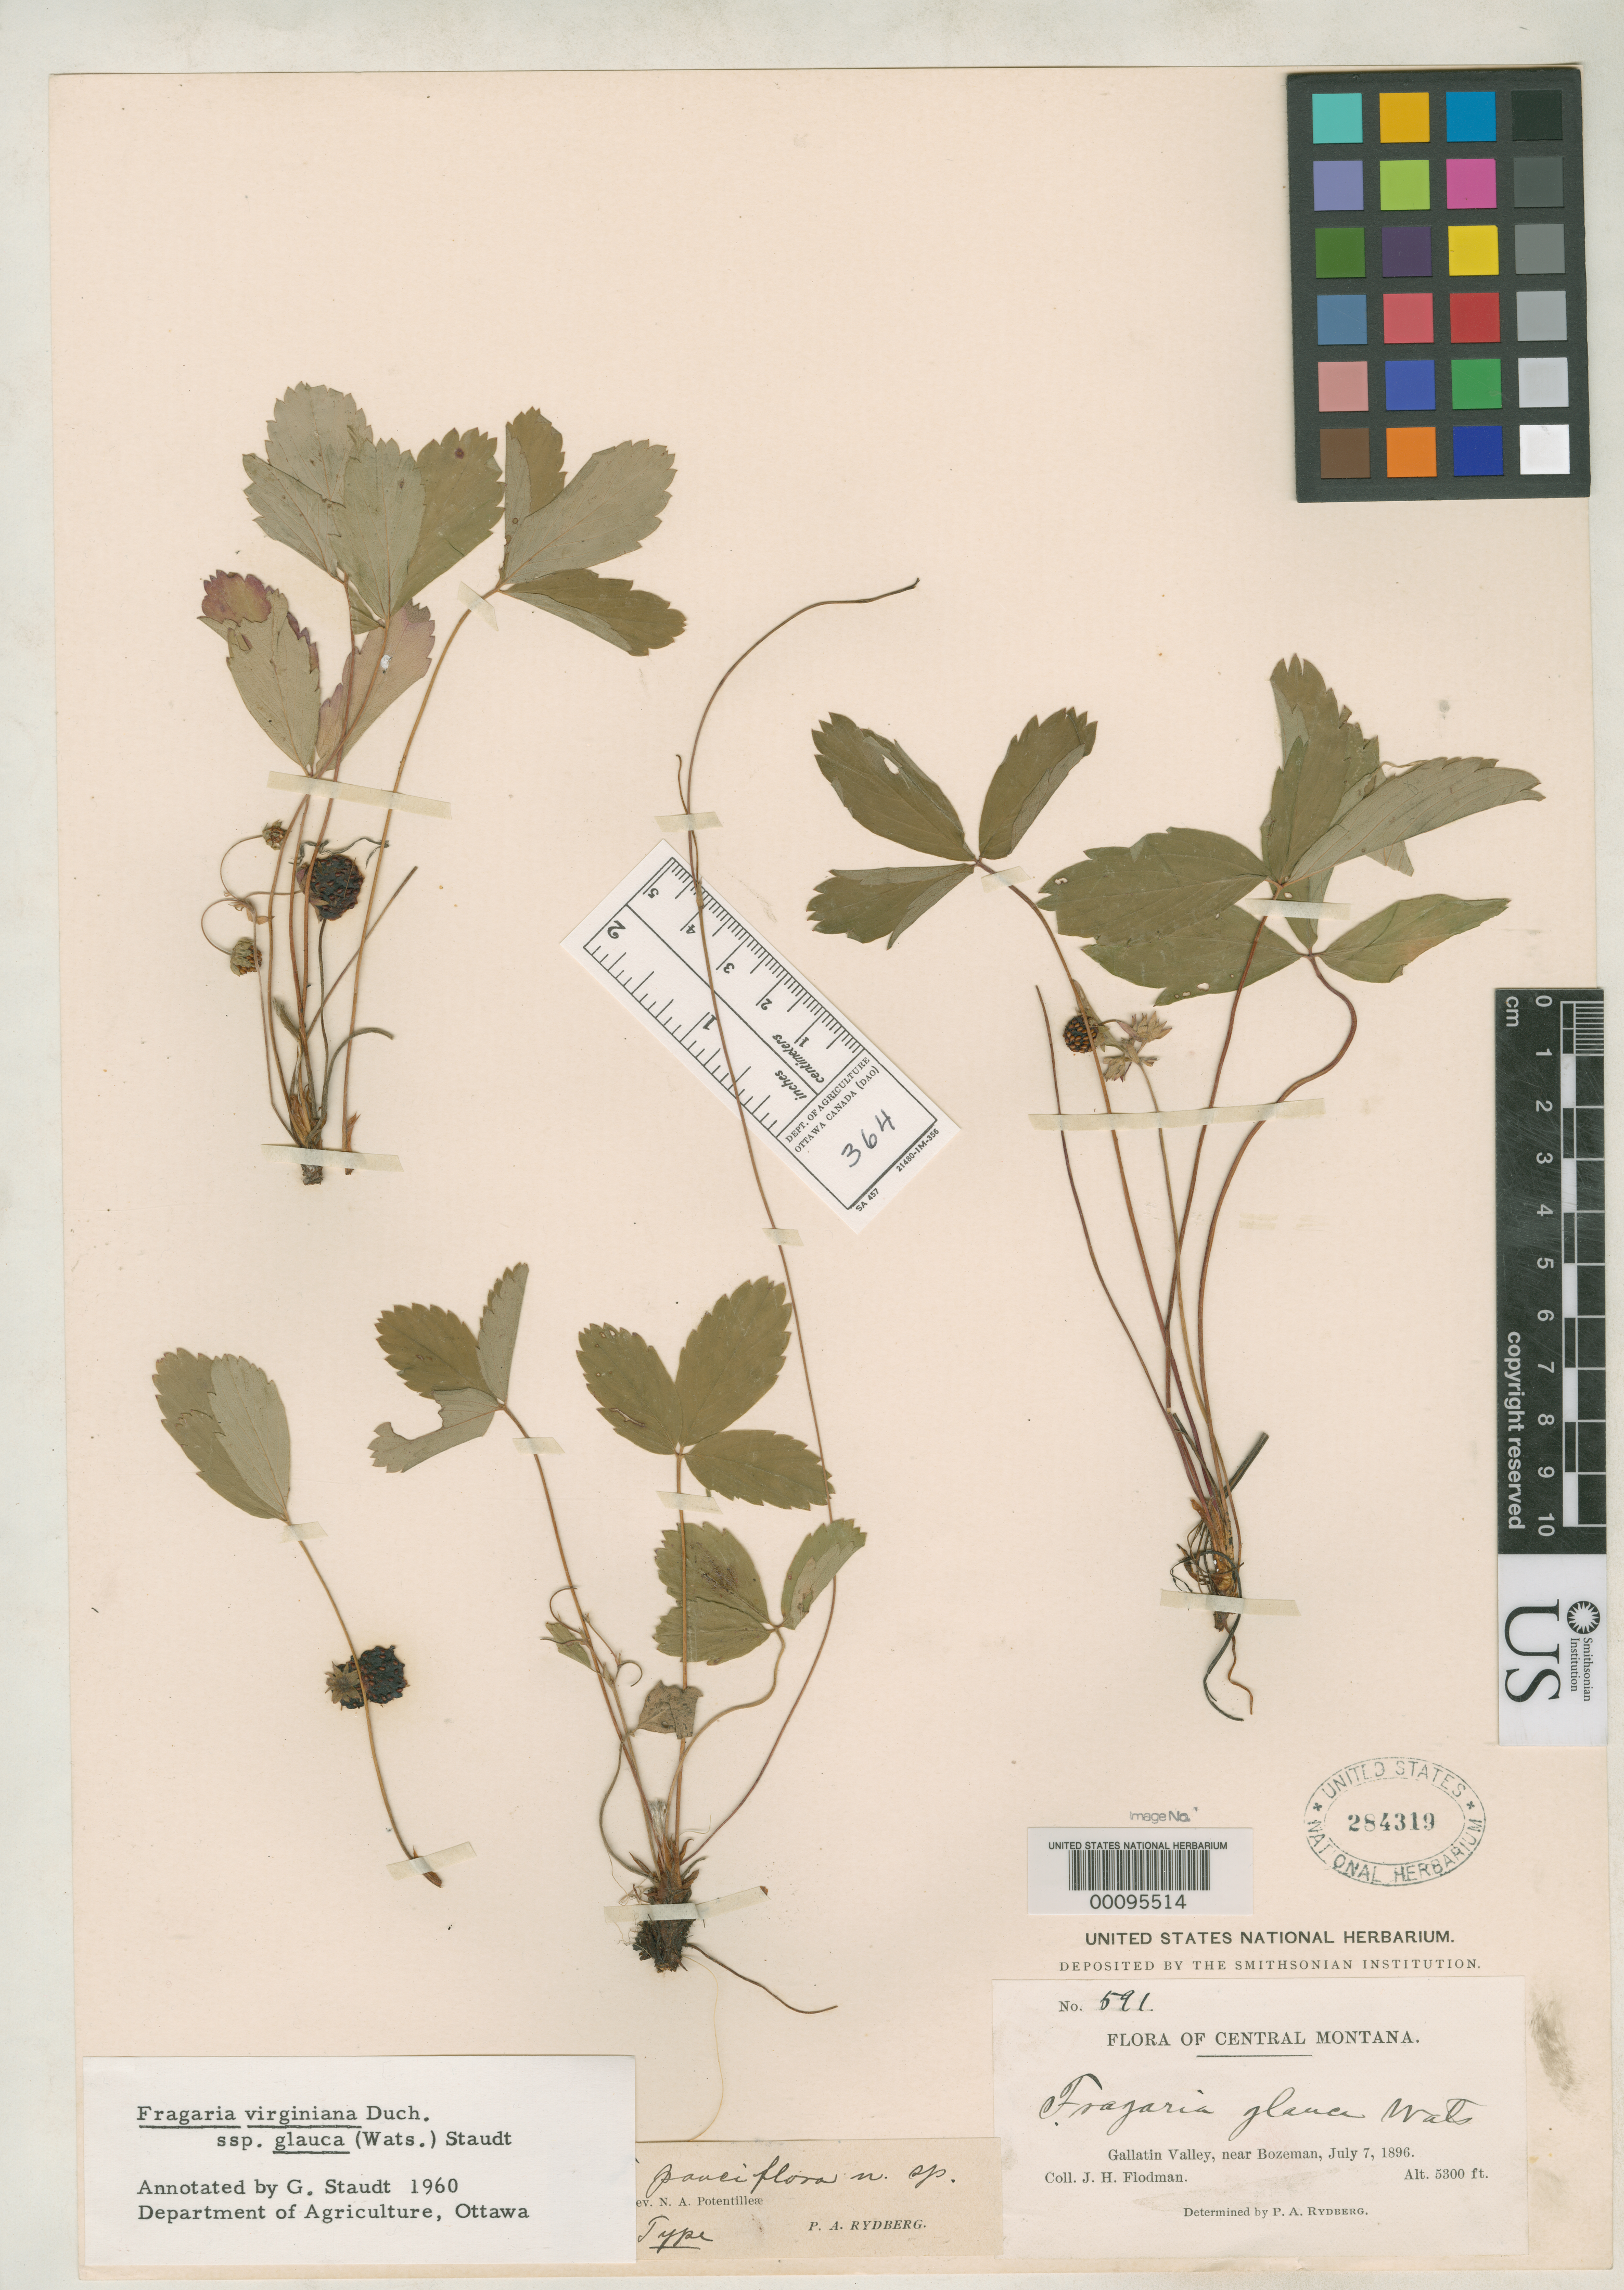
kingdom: Plantae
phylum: Tracheophyta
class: Magnoliopsida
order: Rosales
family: Rosaceae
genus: Fragaria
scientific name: Fragaria pauciflora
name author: Rydb.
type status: Isotype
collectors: J. Flodman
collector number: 591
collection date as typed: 07 Jul 1896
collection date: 1896-07-07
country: United States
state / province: Montana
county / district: Gallatin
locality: Galatin Valley near Bozeman.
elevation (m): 1615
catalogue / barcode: US 284319